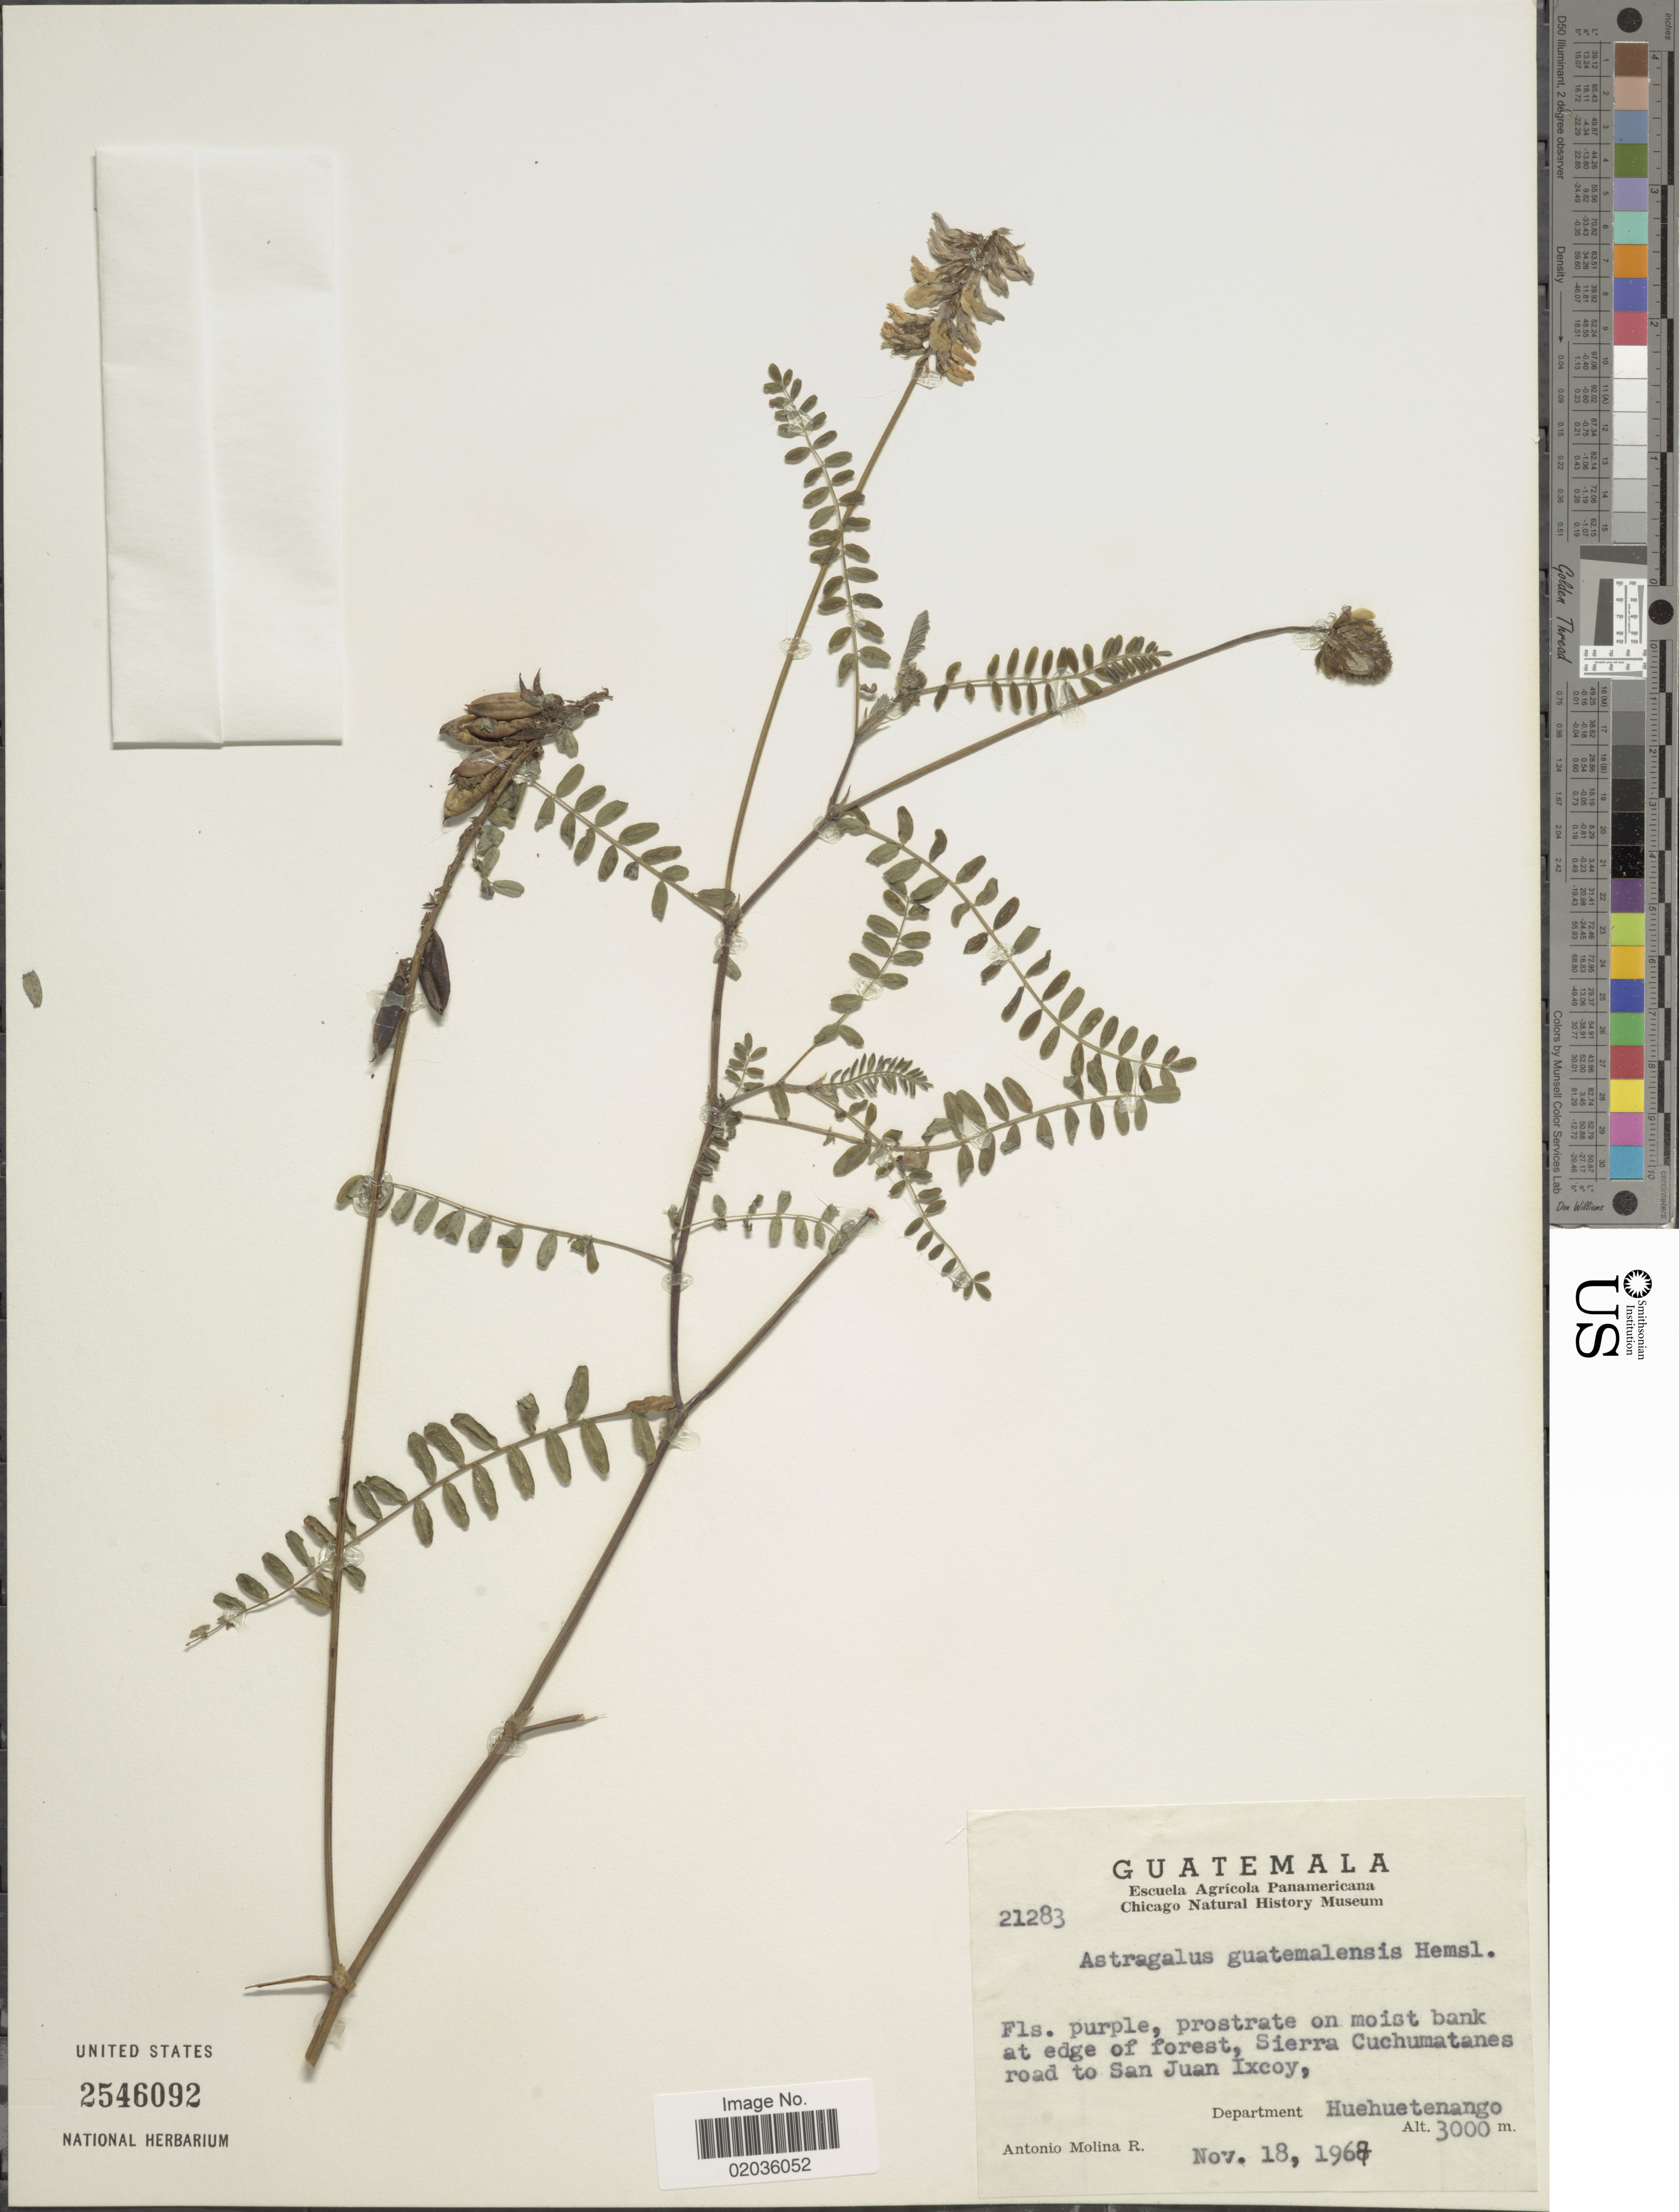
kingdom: Plantae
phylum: Tracheophyta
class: Magnoliopsida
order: Fabales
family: Fabaceae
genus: Astragalus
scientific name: Astragalus guatemalensis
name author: Hemsl.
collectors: A. Molina R.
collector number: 21283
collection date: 1967-11-18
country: Guatemala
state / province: Huehuetenango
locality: Sierra Cuchumatanes road to San Juan Ixcoy, Department Huehuetenango.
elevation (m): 3000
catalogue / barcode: US 2546092